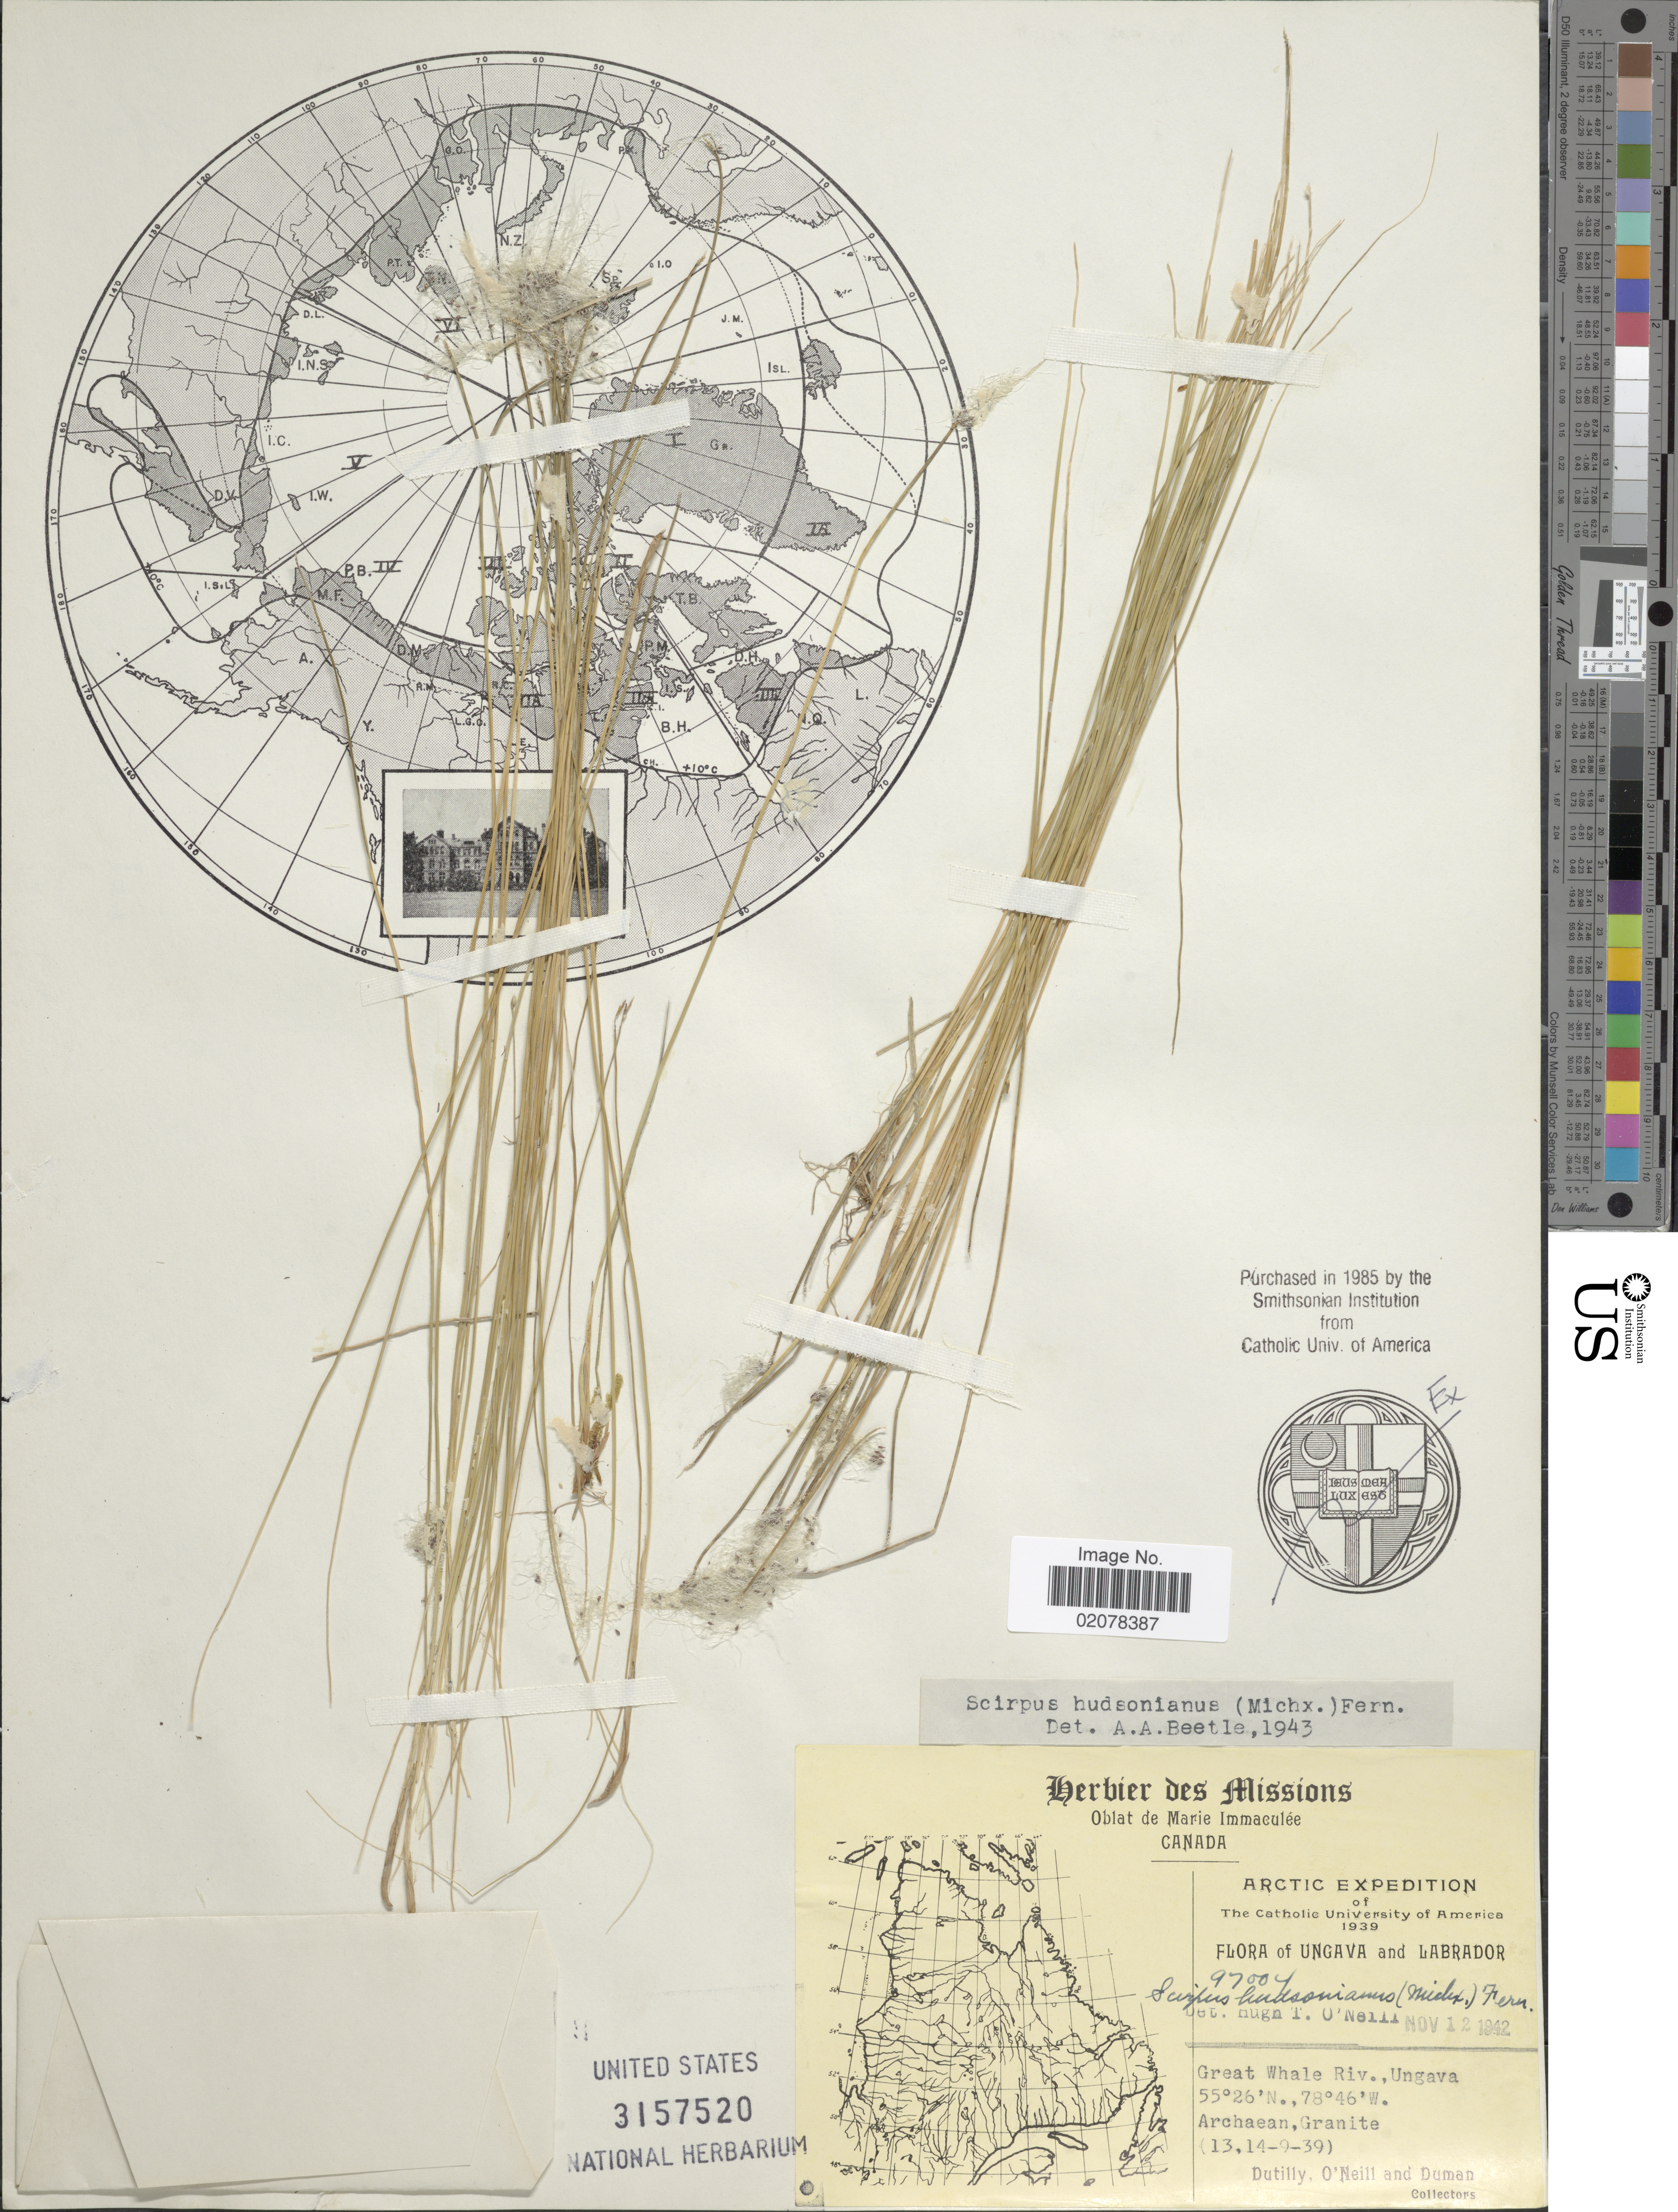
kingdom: Plantae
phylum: Tracheophyta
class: Liliopsida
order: Poales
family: Cyperaceae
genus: Trichophorum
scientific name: Trichophorum alpinum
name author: (L.) Pers.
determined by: Strong, M. T., (US), Smithsonian Institution - National Museum of Natural History (UNITED STATES)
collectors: -. Dutilly, O' Neill & -. Duman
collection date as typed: Transcribed d/m/y: 13/9/39 to 14/9/39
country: Canada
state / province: Newfoundland and Labrador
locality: Ungava and Labrador, Great Whale Riv., Ungava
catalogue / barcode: US 3157520